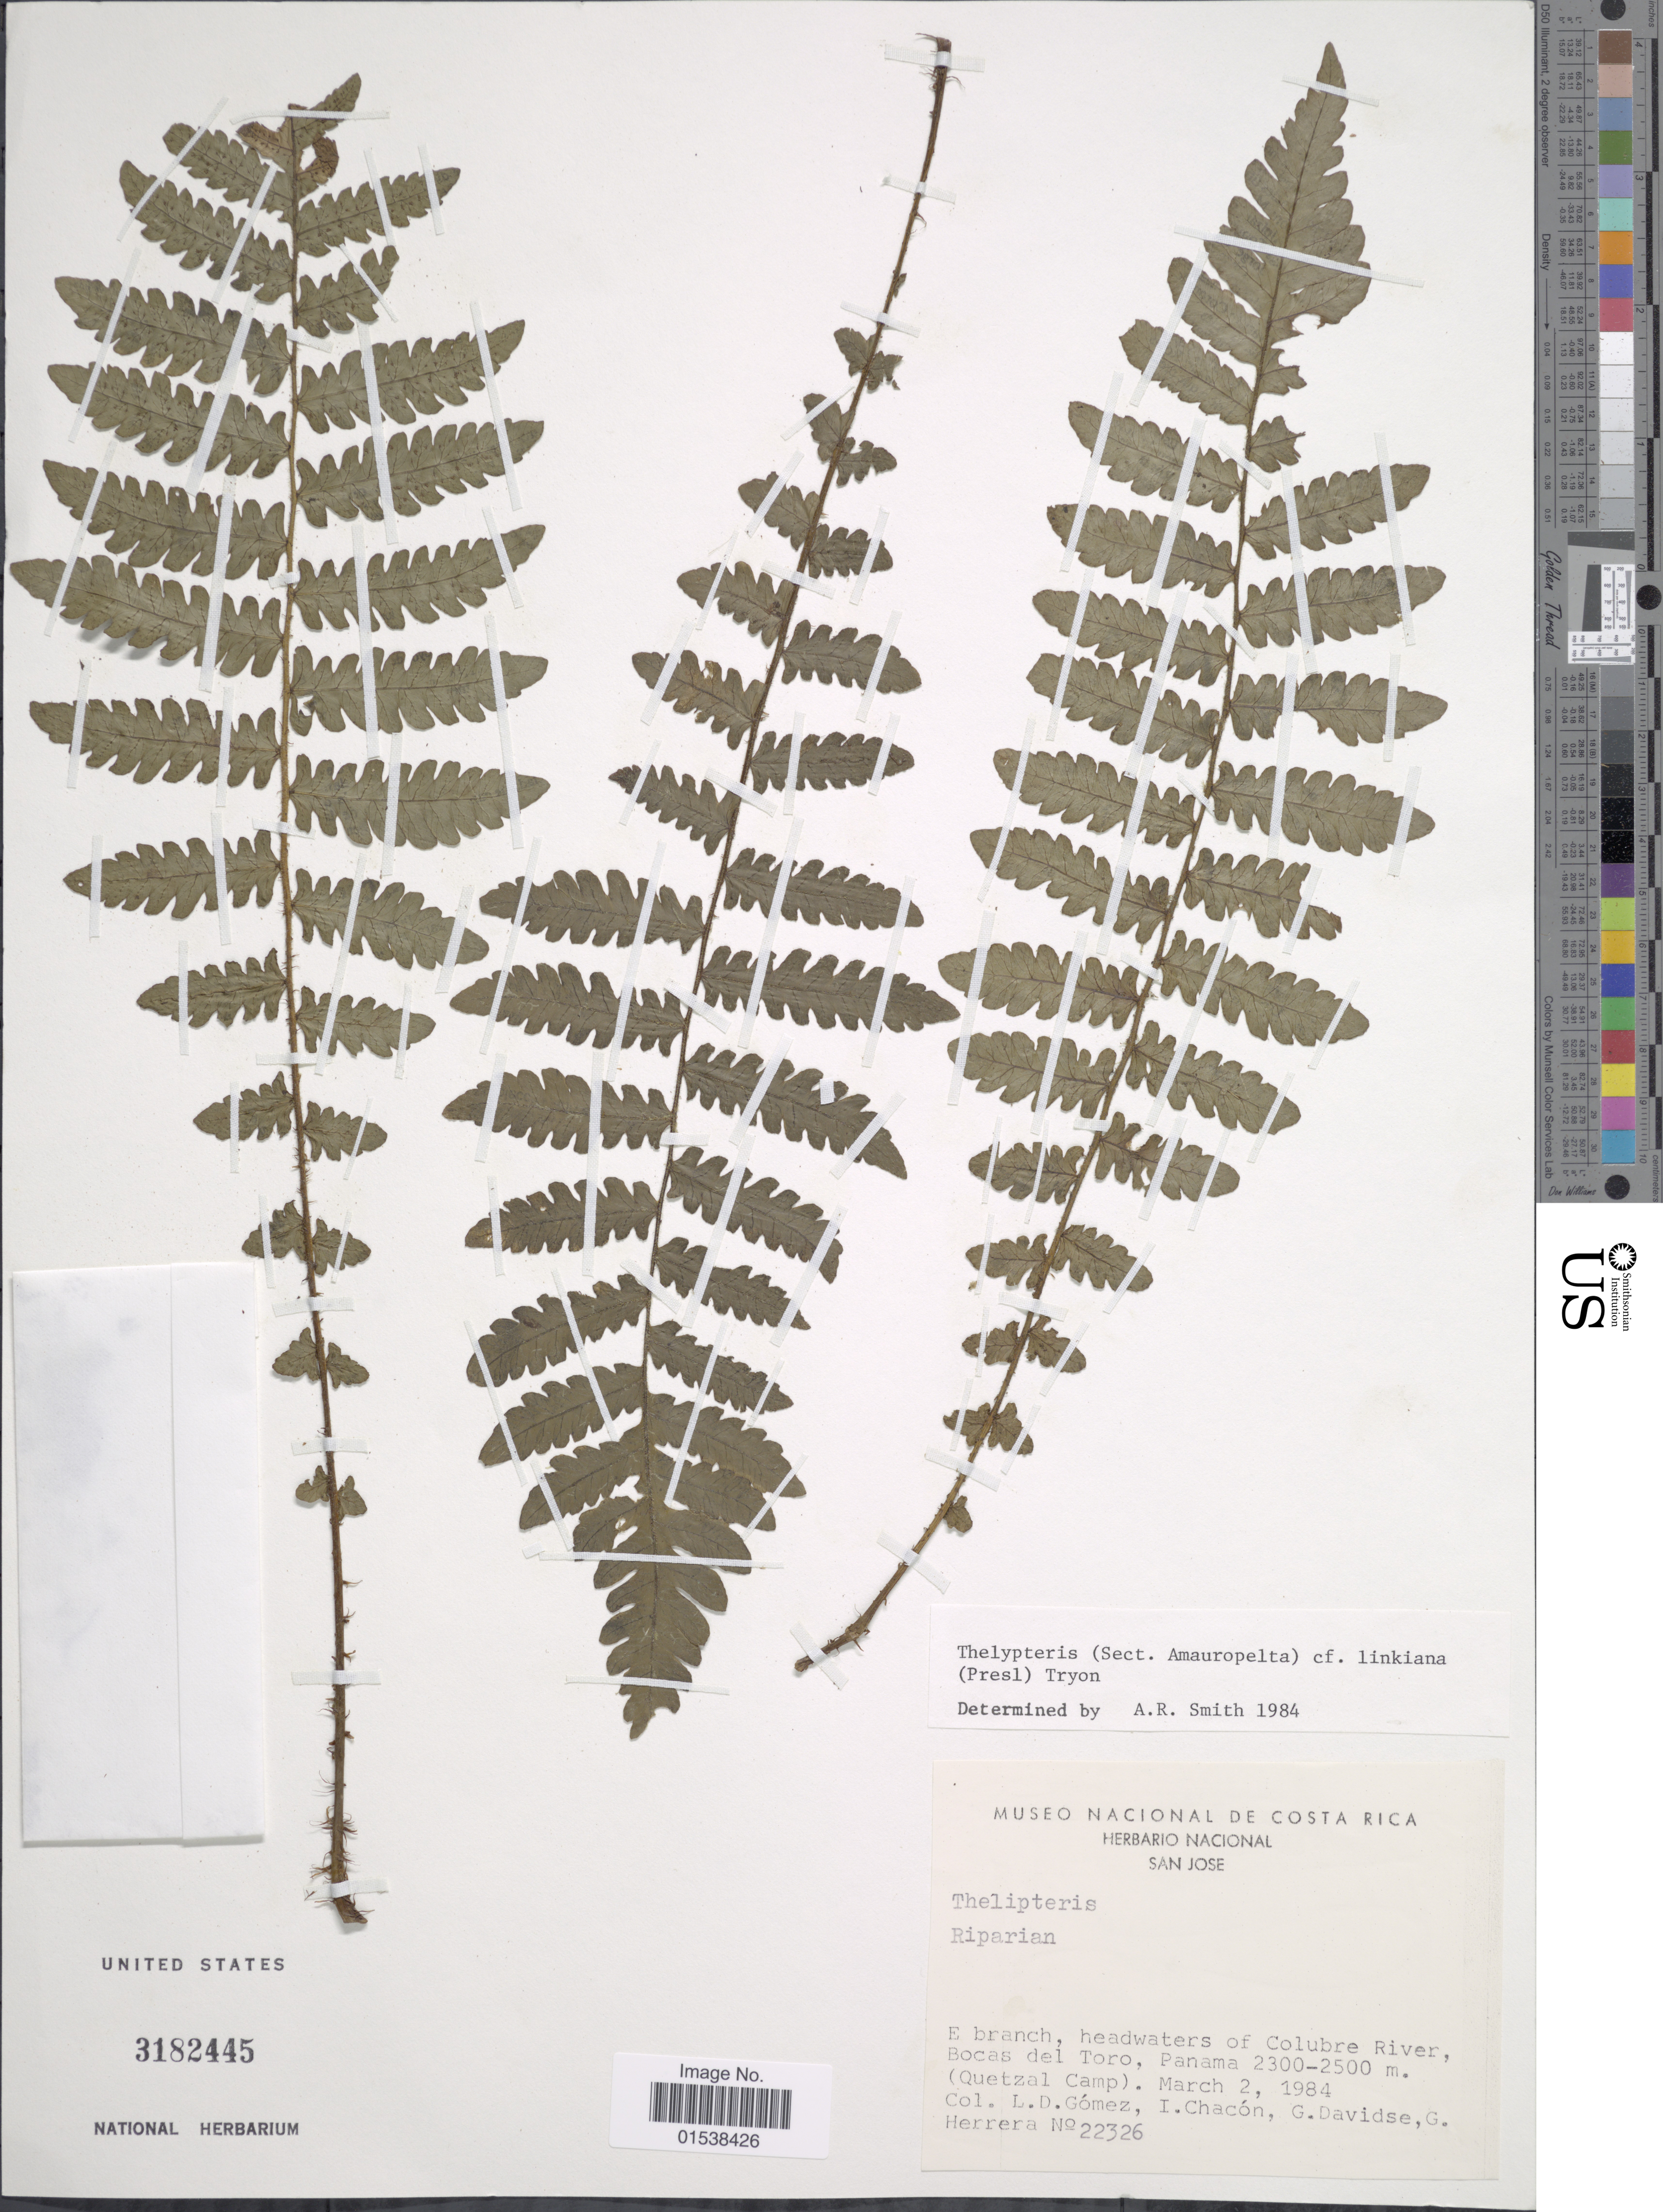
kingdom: Plantae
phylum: Tracheophyta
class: Polypodiopsida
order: Polypodiales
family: Thelypteridaceae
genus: Amauropelta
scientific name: Amauropelta linkiana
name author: (C. Presl) Pic. Serm.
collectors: L. Gomez, I. Chacon, G. Davidse & G. Herrera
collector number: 22326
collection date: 1984-03-02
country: Panama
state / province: Bocas del Toro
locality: E branch, headwaters of Colubre River, Bocas del Toro, Panama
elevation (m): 2300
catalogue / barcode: US 3182445